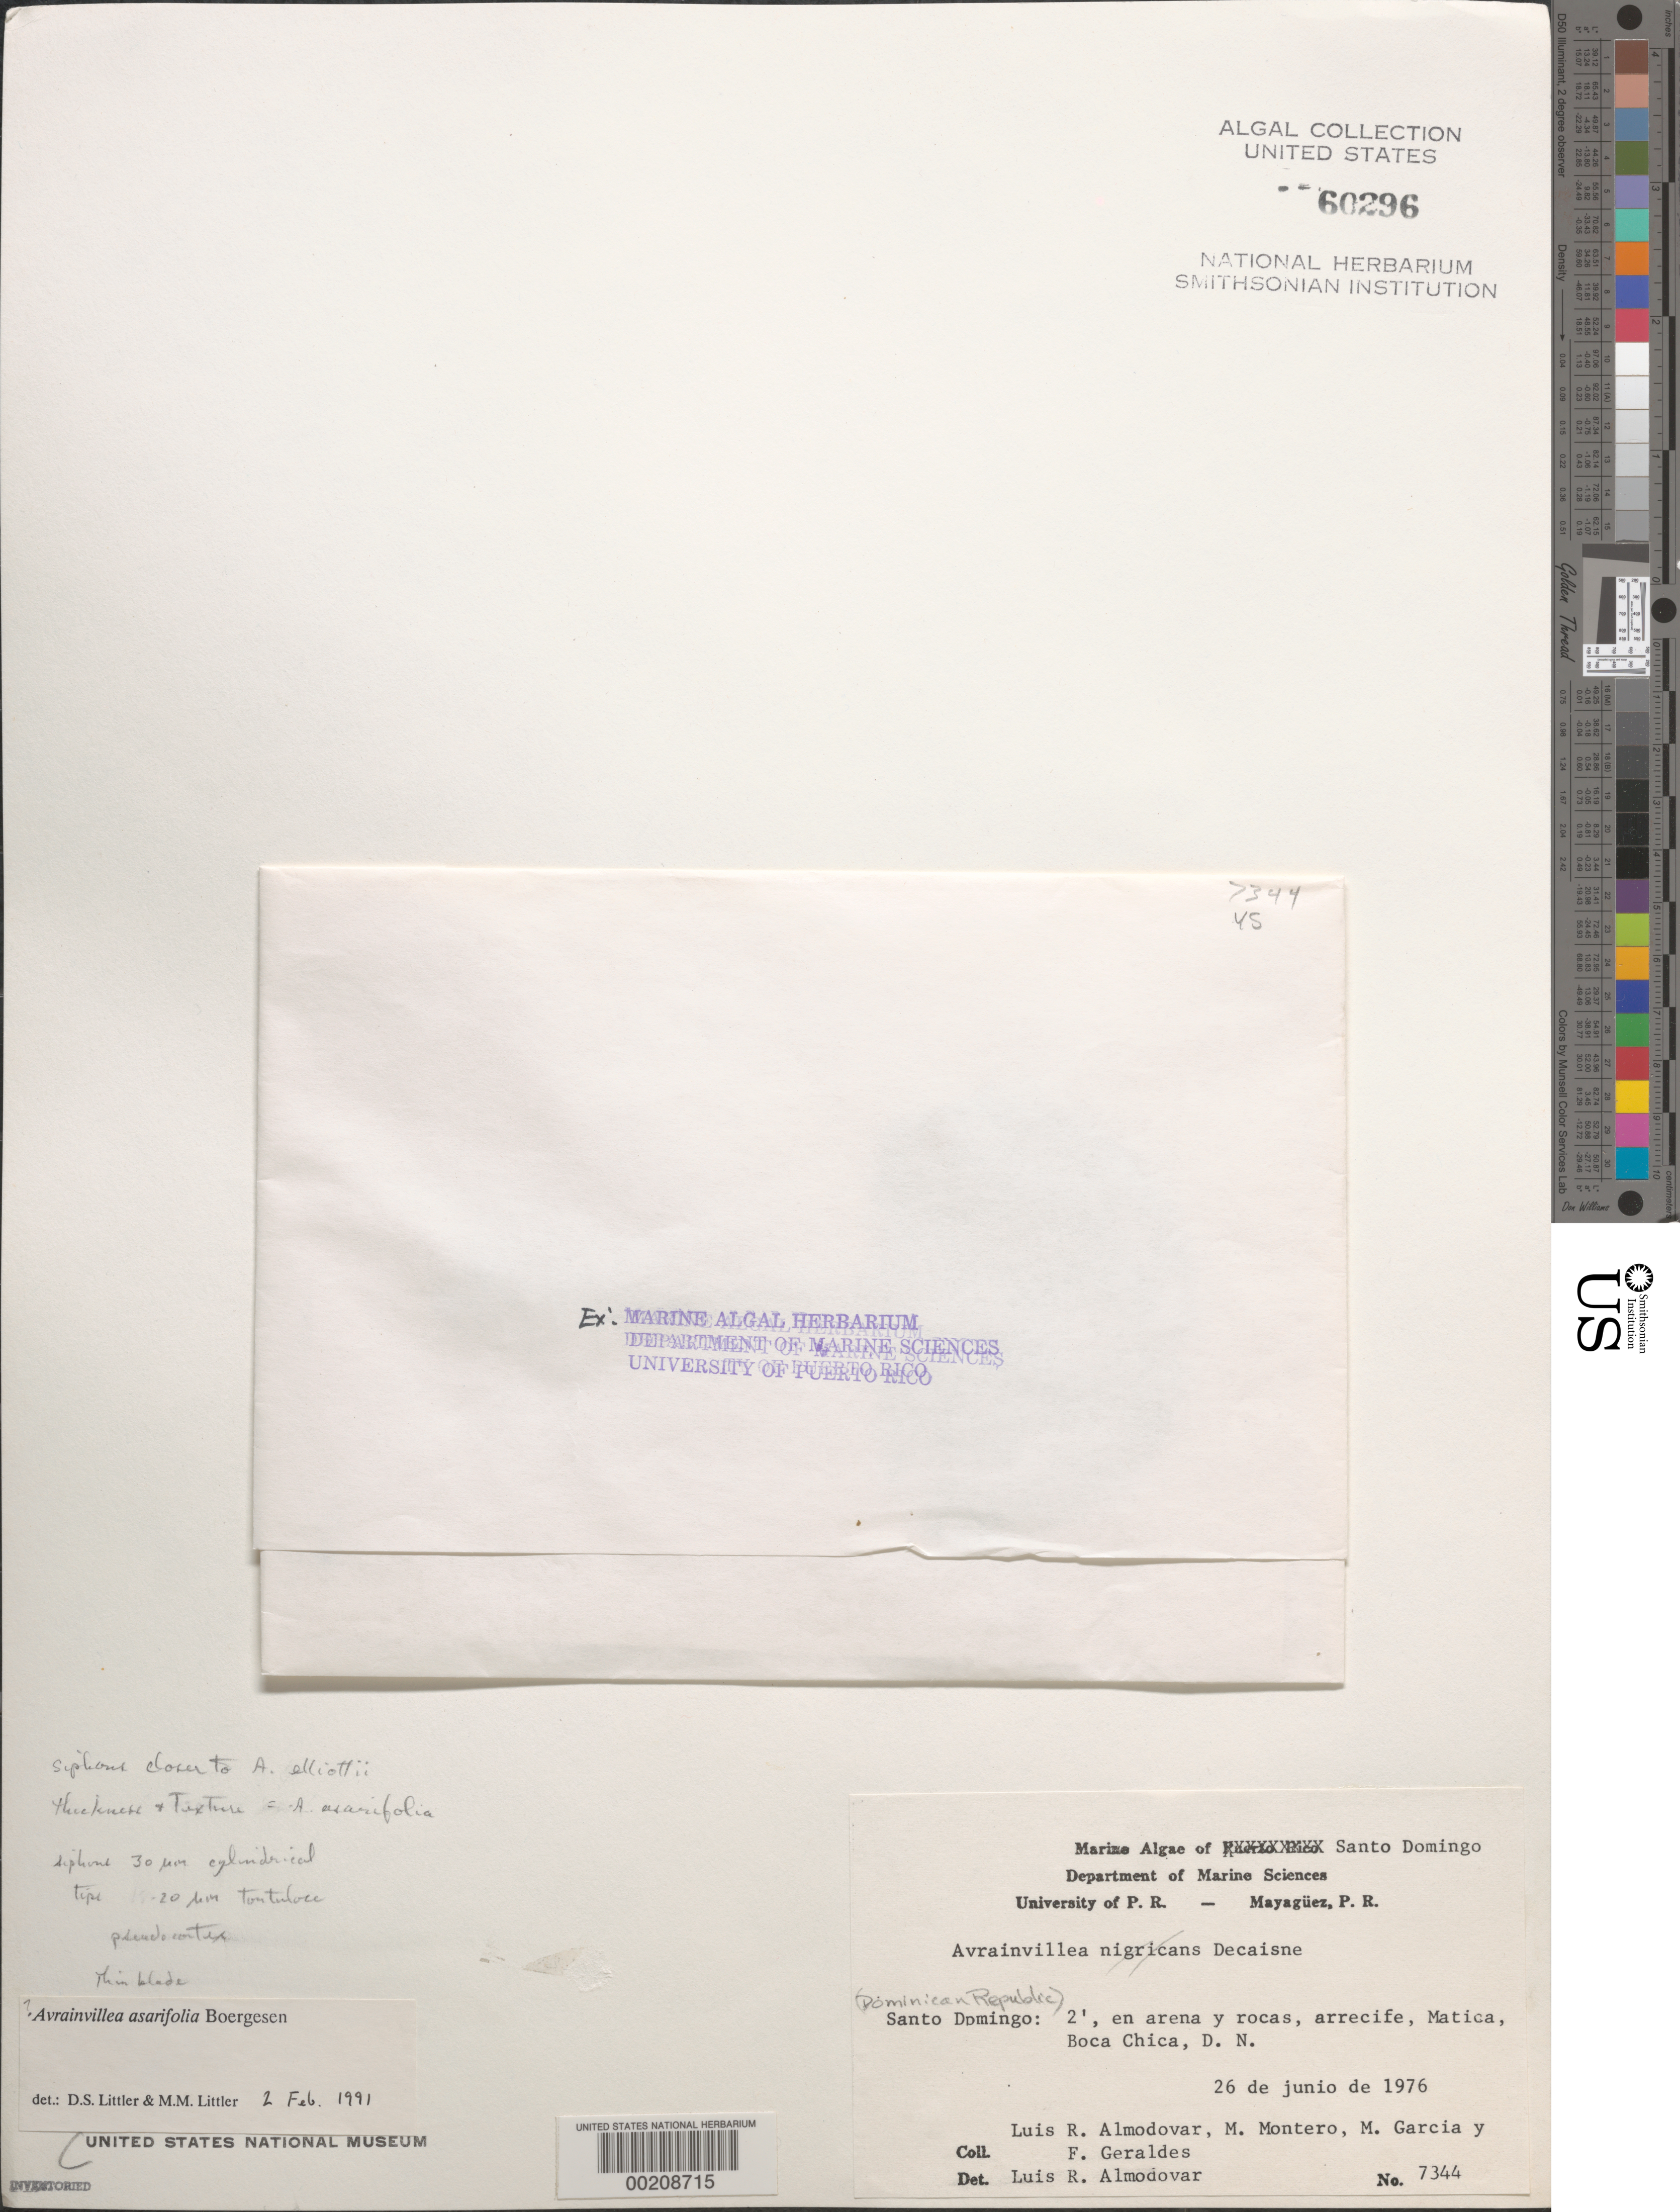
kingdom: Plantae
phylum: Chlorophyta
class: Ulvophyceae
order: Bryopsidales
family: Dichotomosiphonaceae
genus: Avrainvillea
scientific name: Avrainvillea asarifolia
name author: Børgesen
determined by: Littler, D. S.; Littler, M. M.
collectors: L. Almodovar, M. Montero, M. Garcia & F. Geraldes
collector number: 7344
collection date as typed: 26 Jun 1976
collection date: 1976-06-26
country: Dominican Republic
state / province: Distrito Nacional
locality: Matica, Boca Chica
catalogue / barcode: US 60296